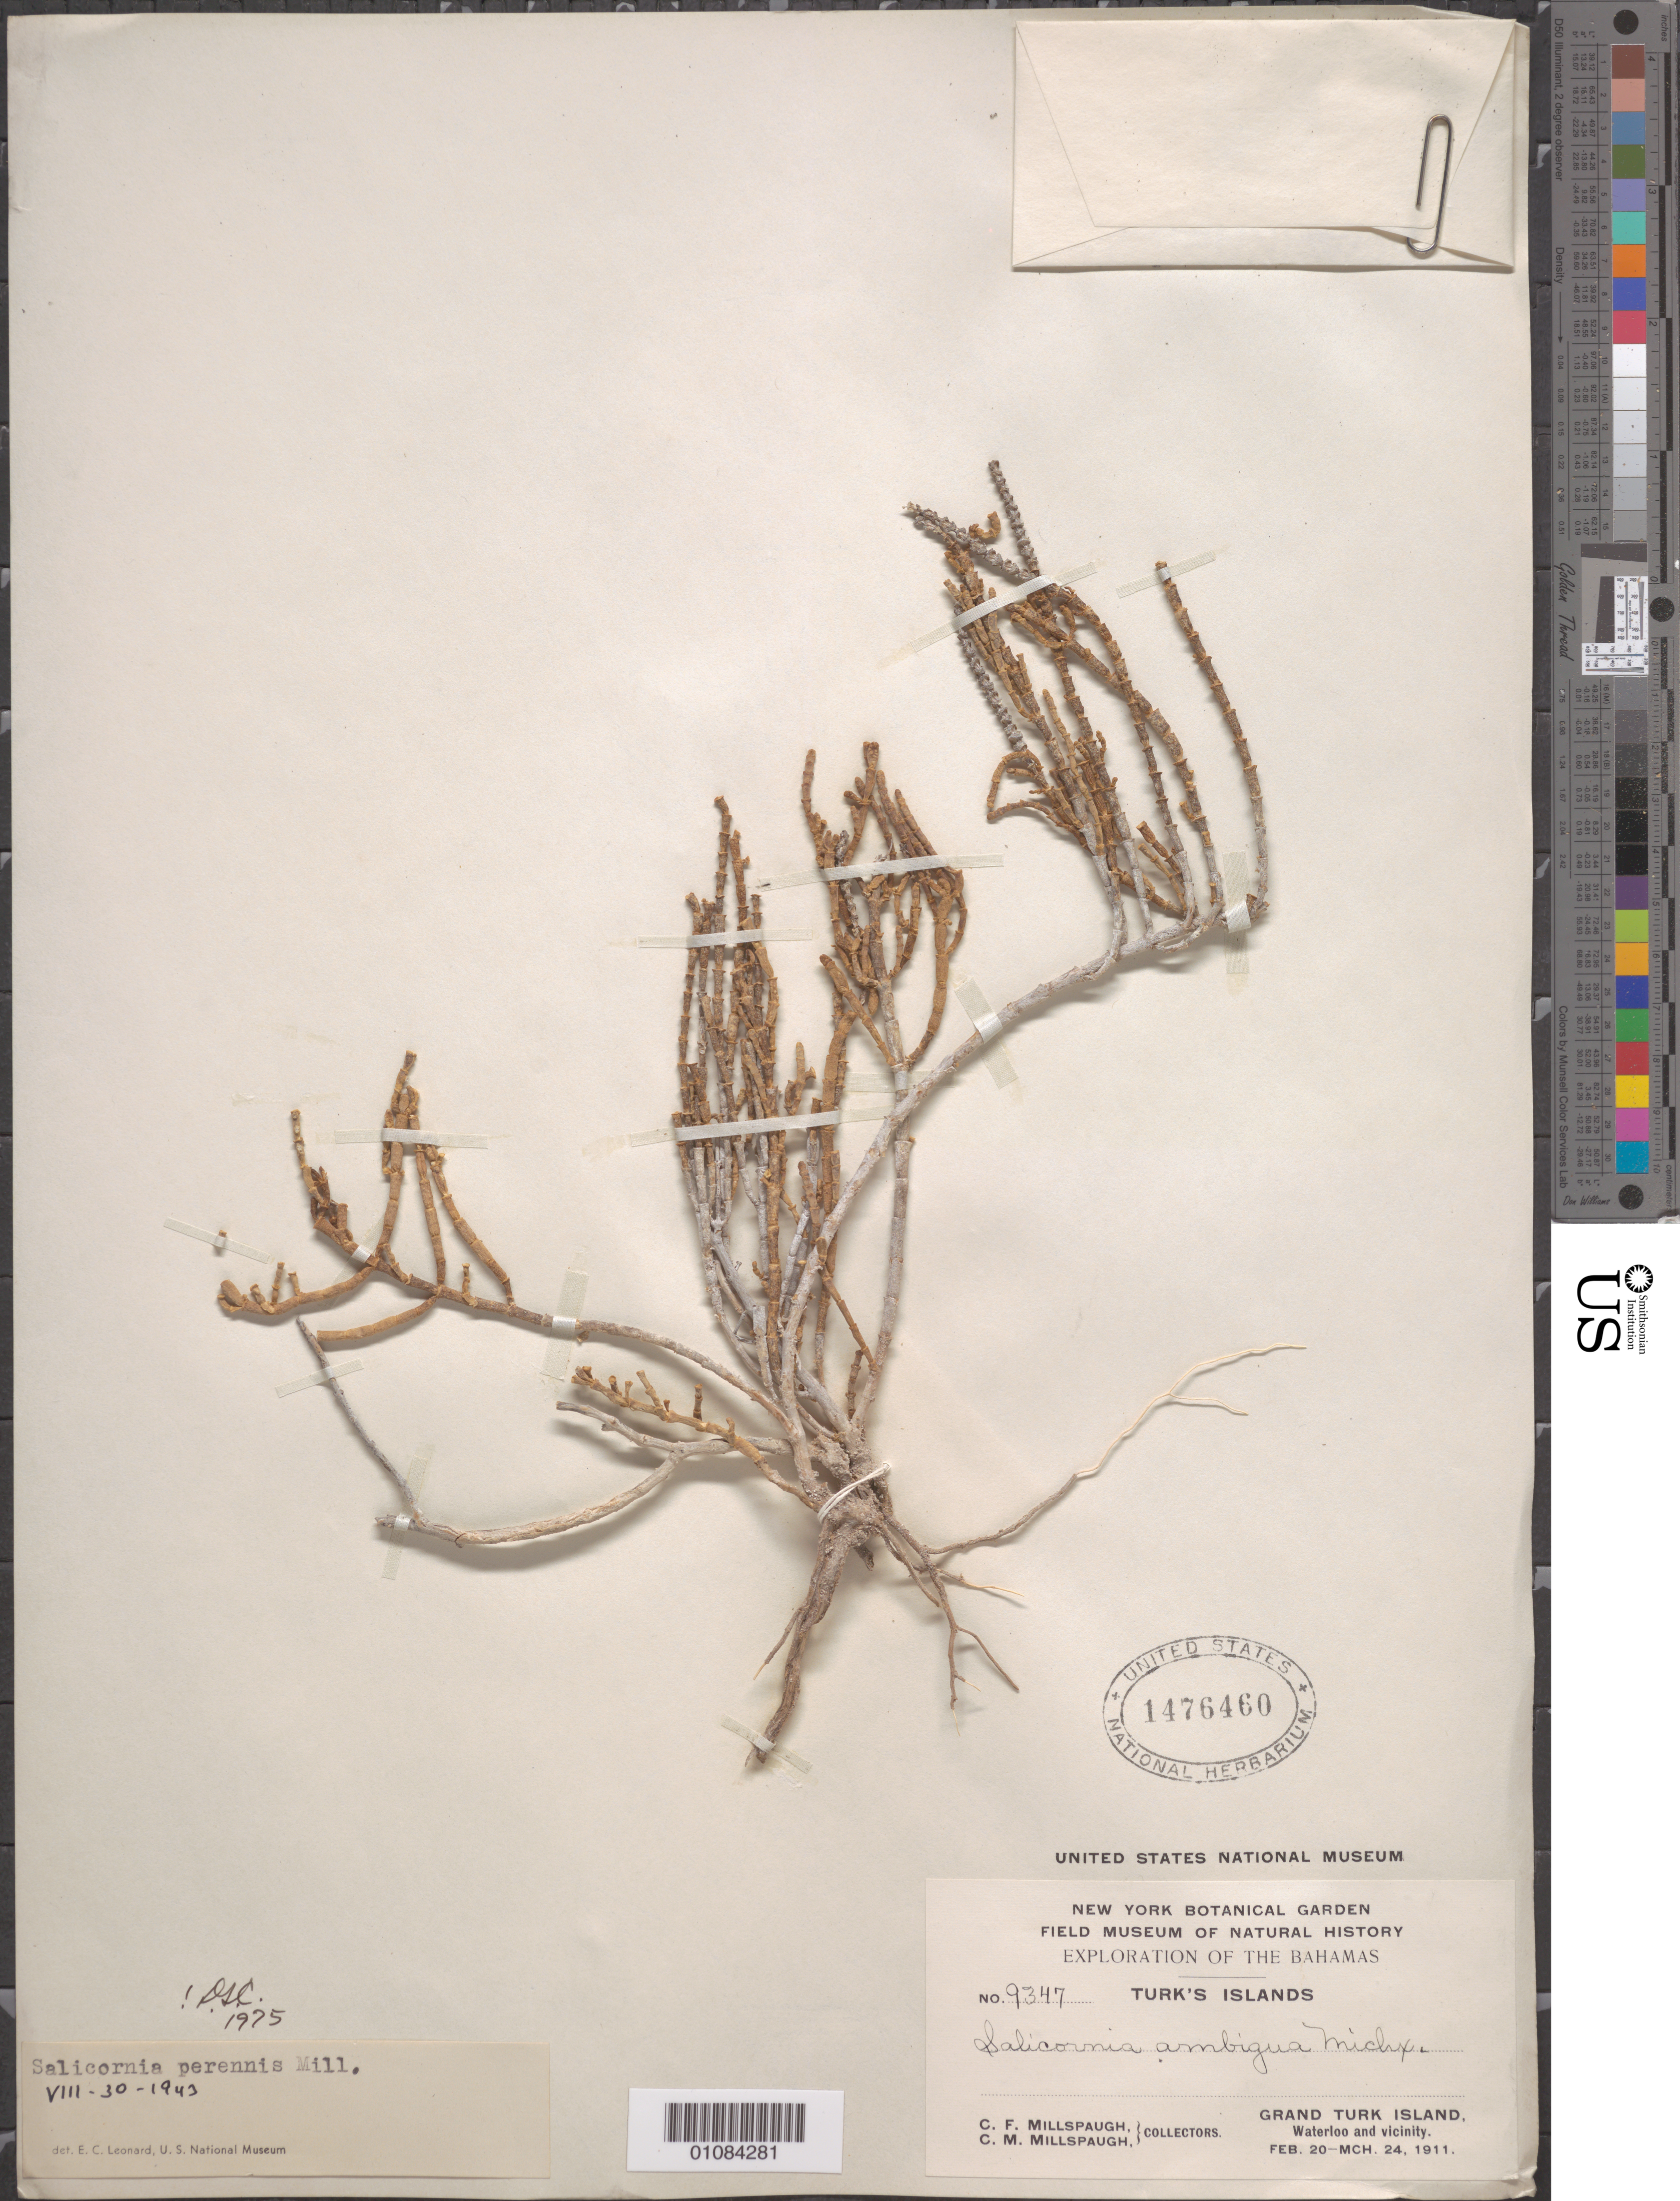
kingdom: Plantae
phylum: Tracheophyta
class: Magnoliopsida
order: Caryophyllales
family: Amaranthaceae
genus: Salicornia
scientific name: Salicornia perennis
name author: Mill.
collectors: C. F. Millspaugh & C. Millspaugh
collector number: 9347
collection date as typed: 20 Feb 1911 to 24 Mar 1911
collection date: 1911-02-20/1911-03-24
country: Turks and Caicos Islands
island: Grand Turk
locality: Waterloo and vicinity.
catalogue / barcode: US 1476460